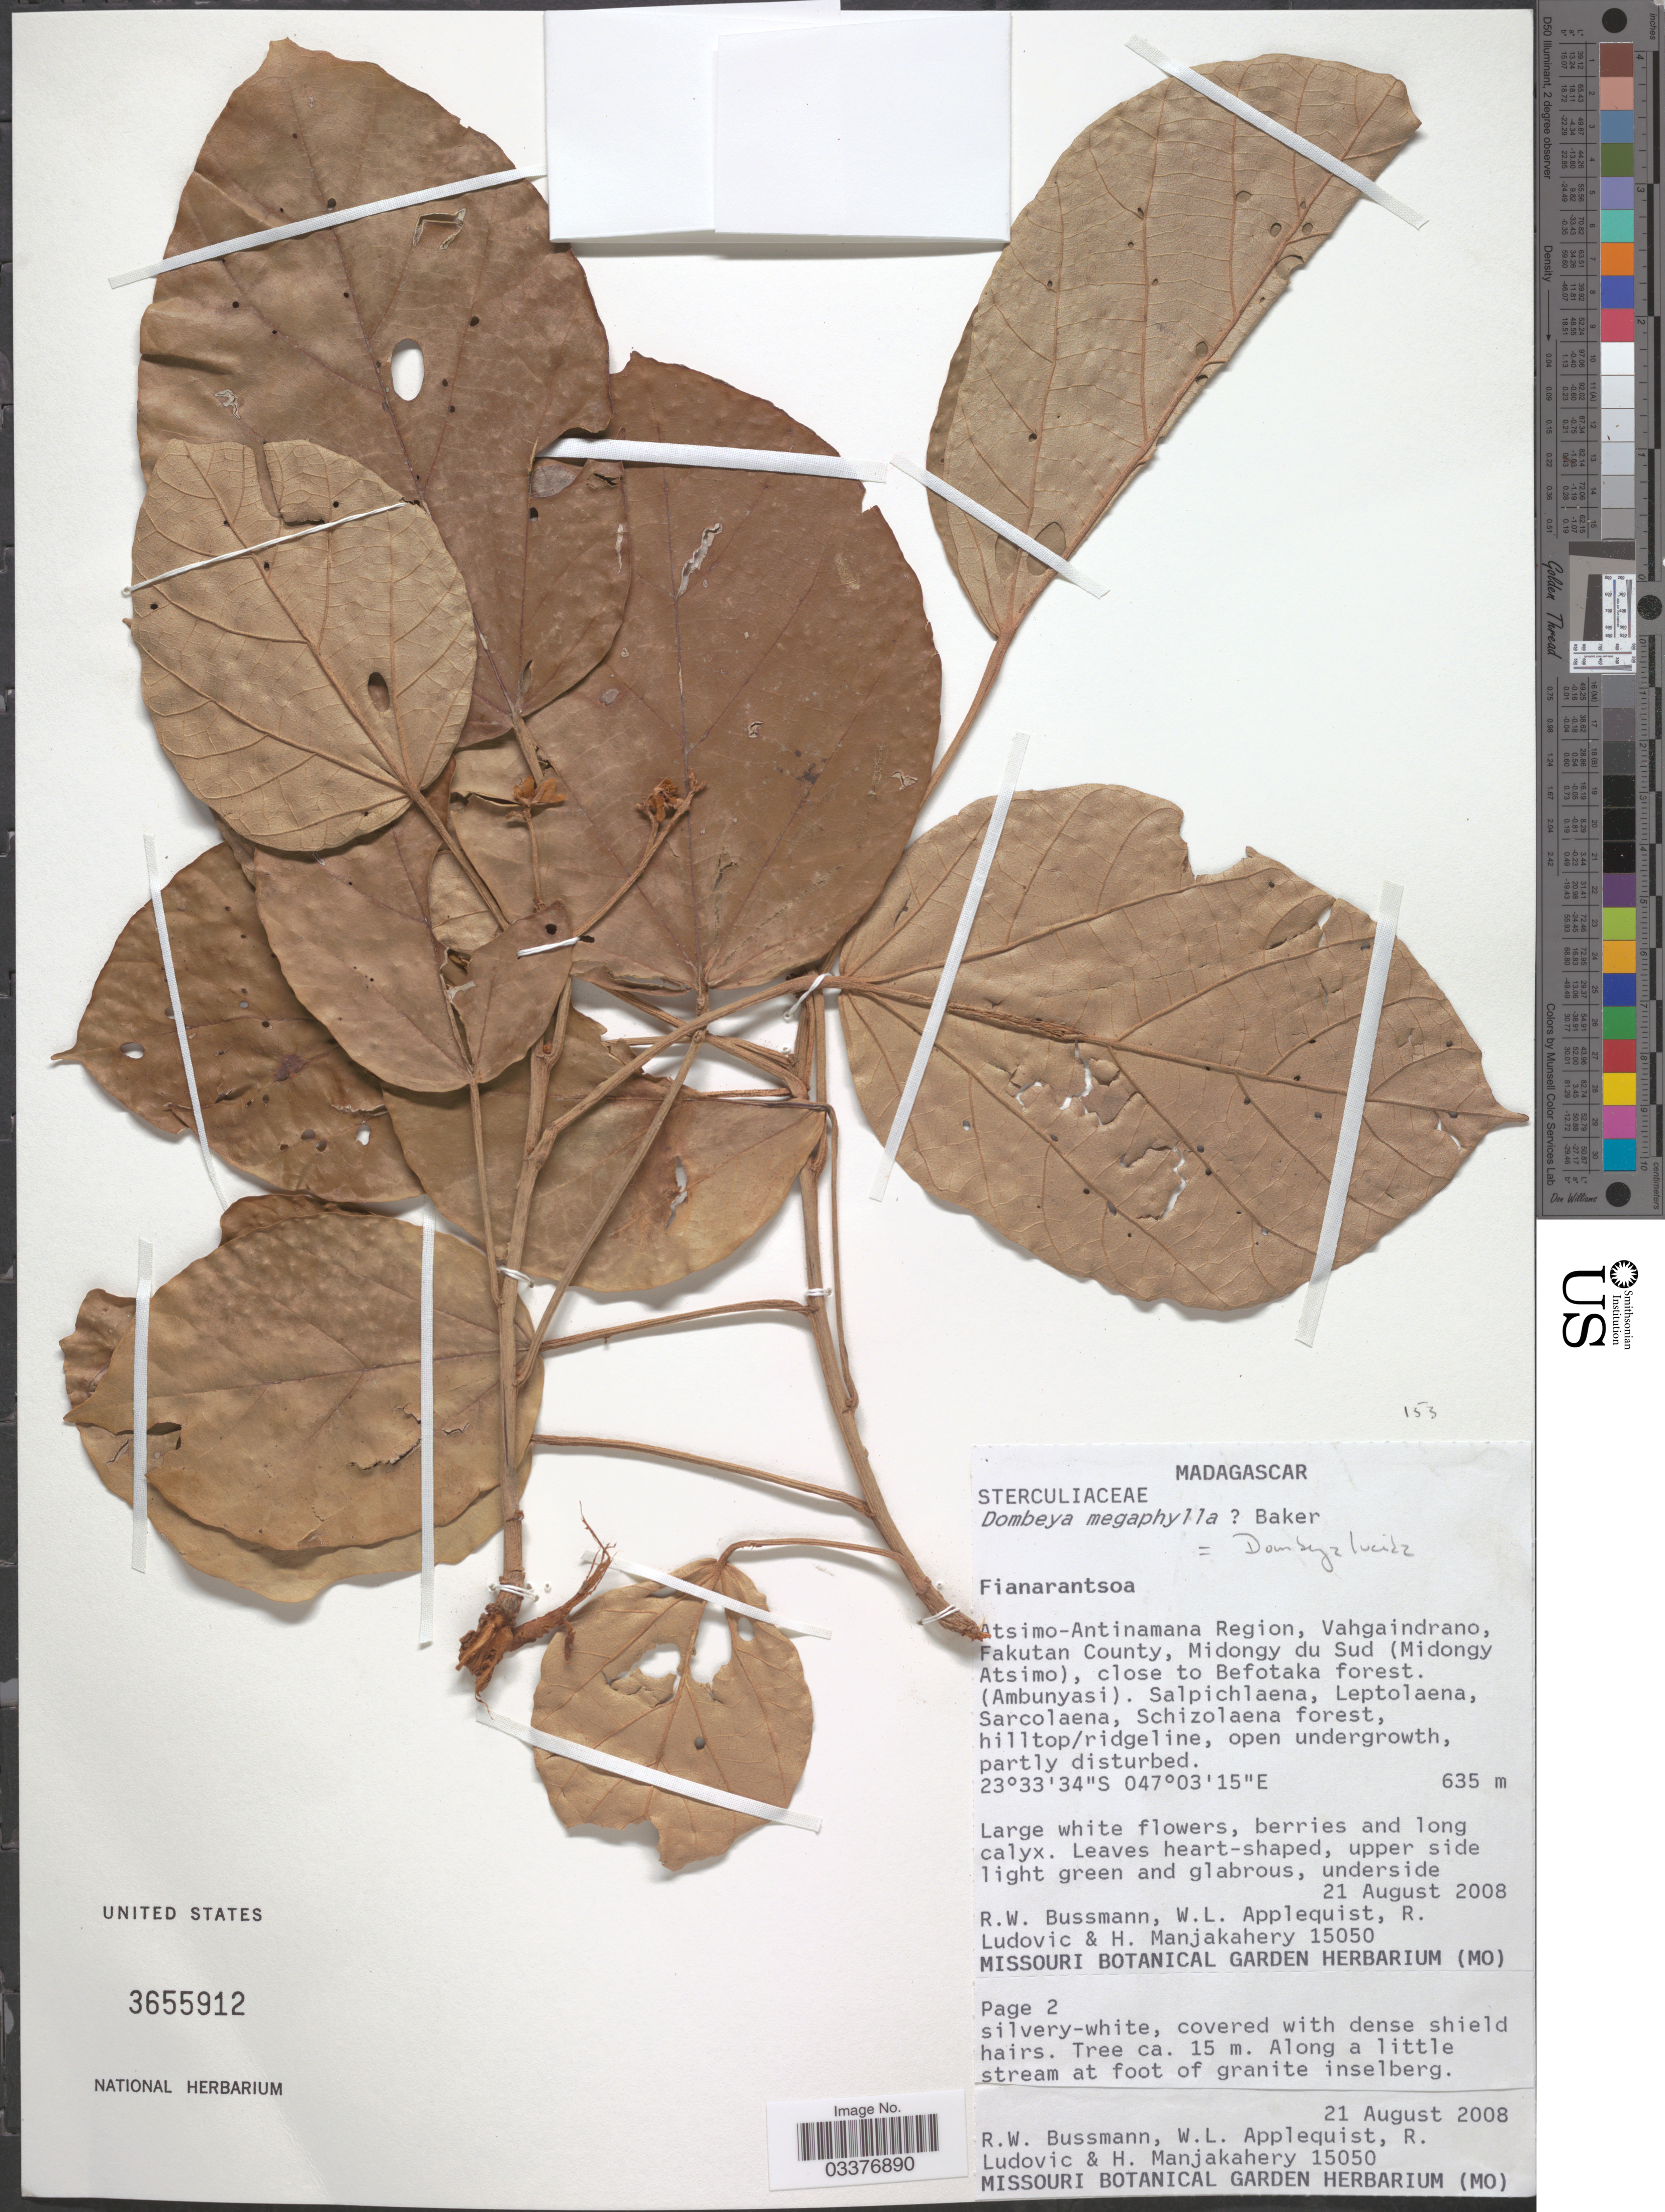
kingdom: Plantae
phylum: Tracheophyta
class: Magnoliopsida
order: Malvales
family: Malvaceae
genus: Dombeya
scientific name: Dombeya lucida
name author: Baill.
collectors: R. W. Bussmann, W. Applequist, R. Ludovic & H. N. Manjakahery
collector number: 15050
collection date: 2008-08-21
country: Madagascar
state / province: Atsimo-Atsinanana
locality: Atsimo - Antinamana Region, Vahgaindrano, Fakutan County, Midongy du Sud (Midongy Atsimo), close to Befotaka forest.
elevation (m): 635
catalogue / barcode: US 3655912